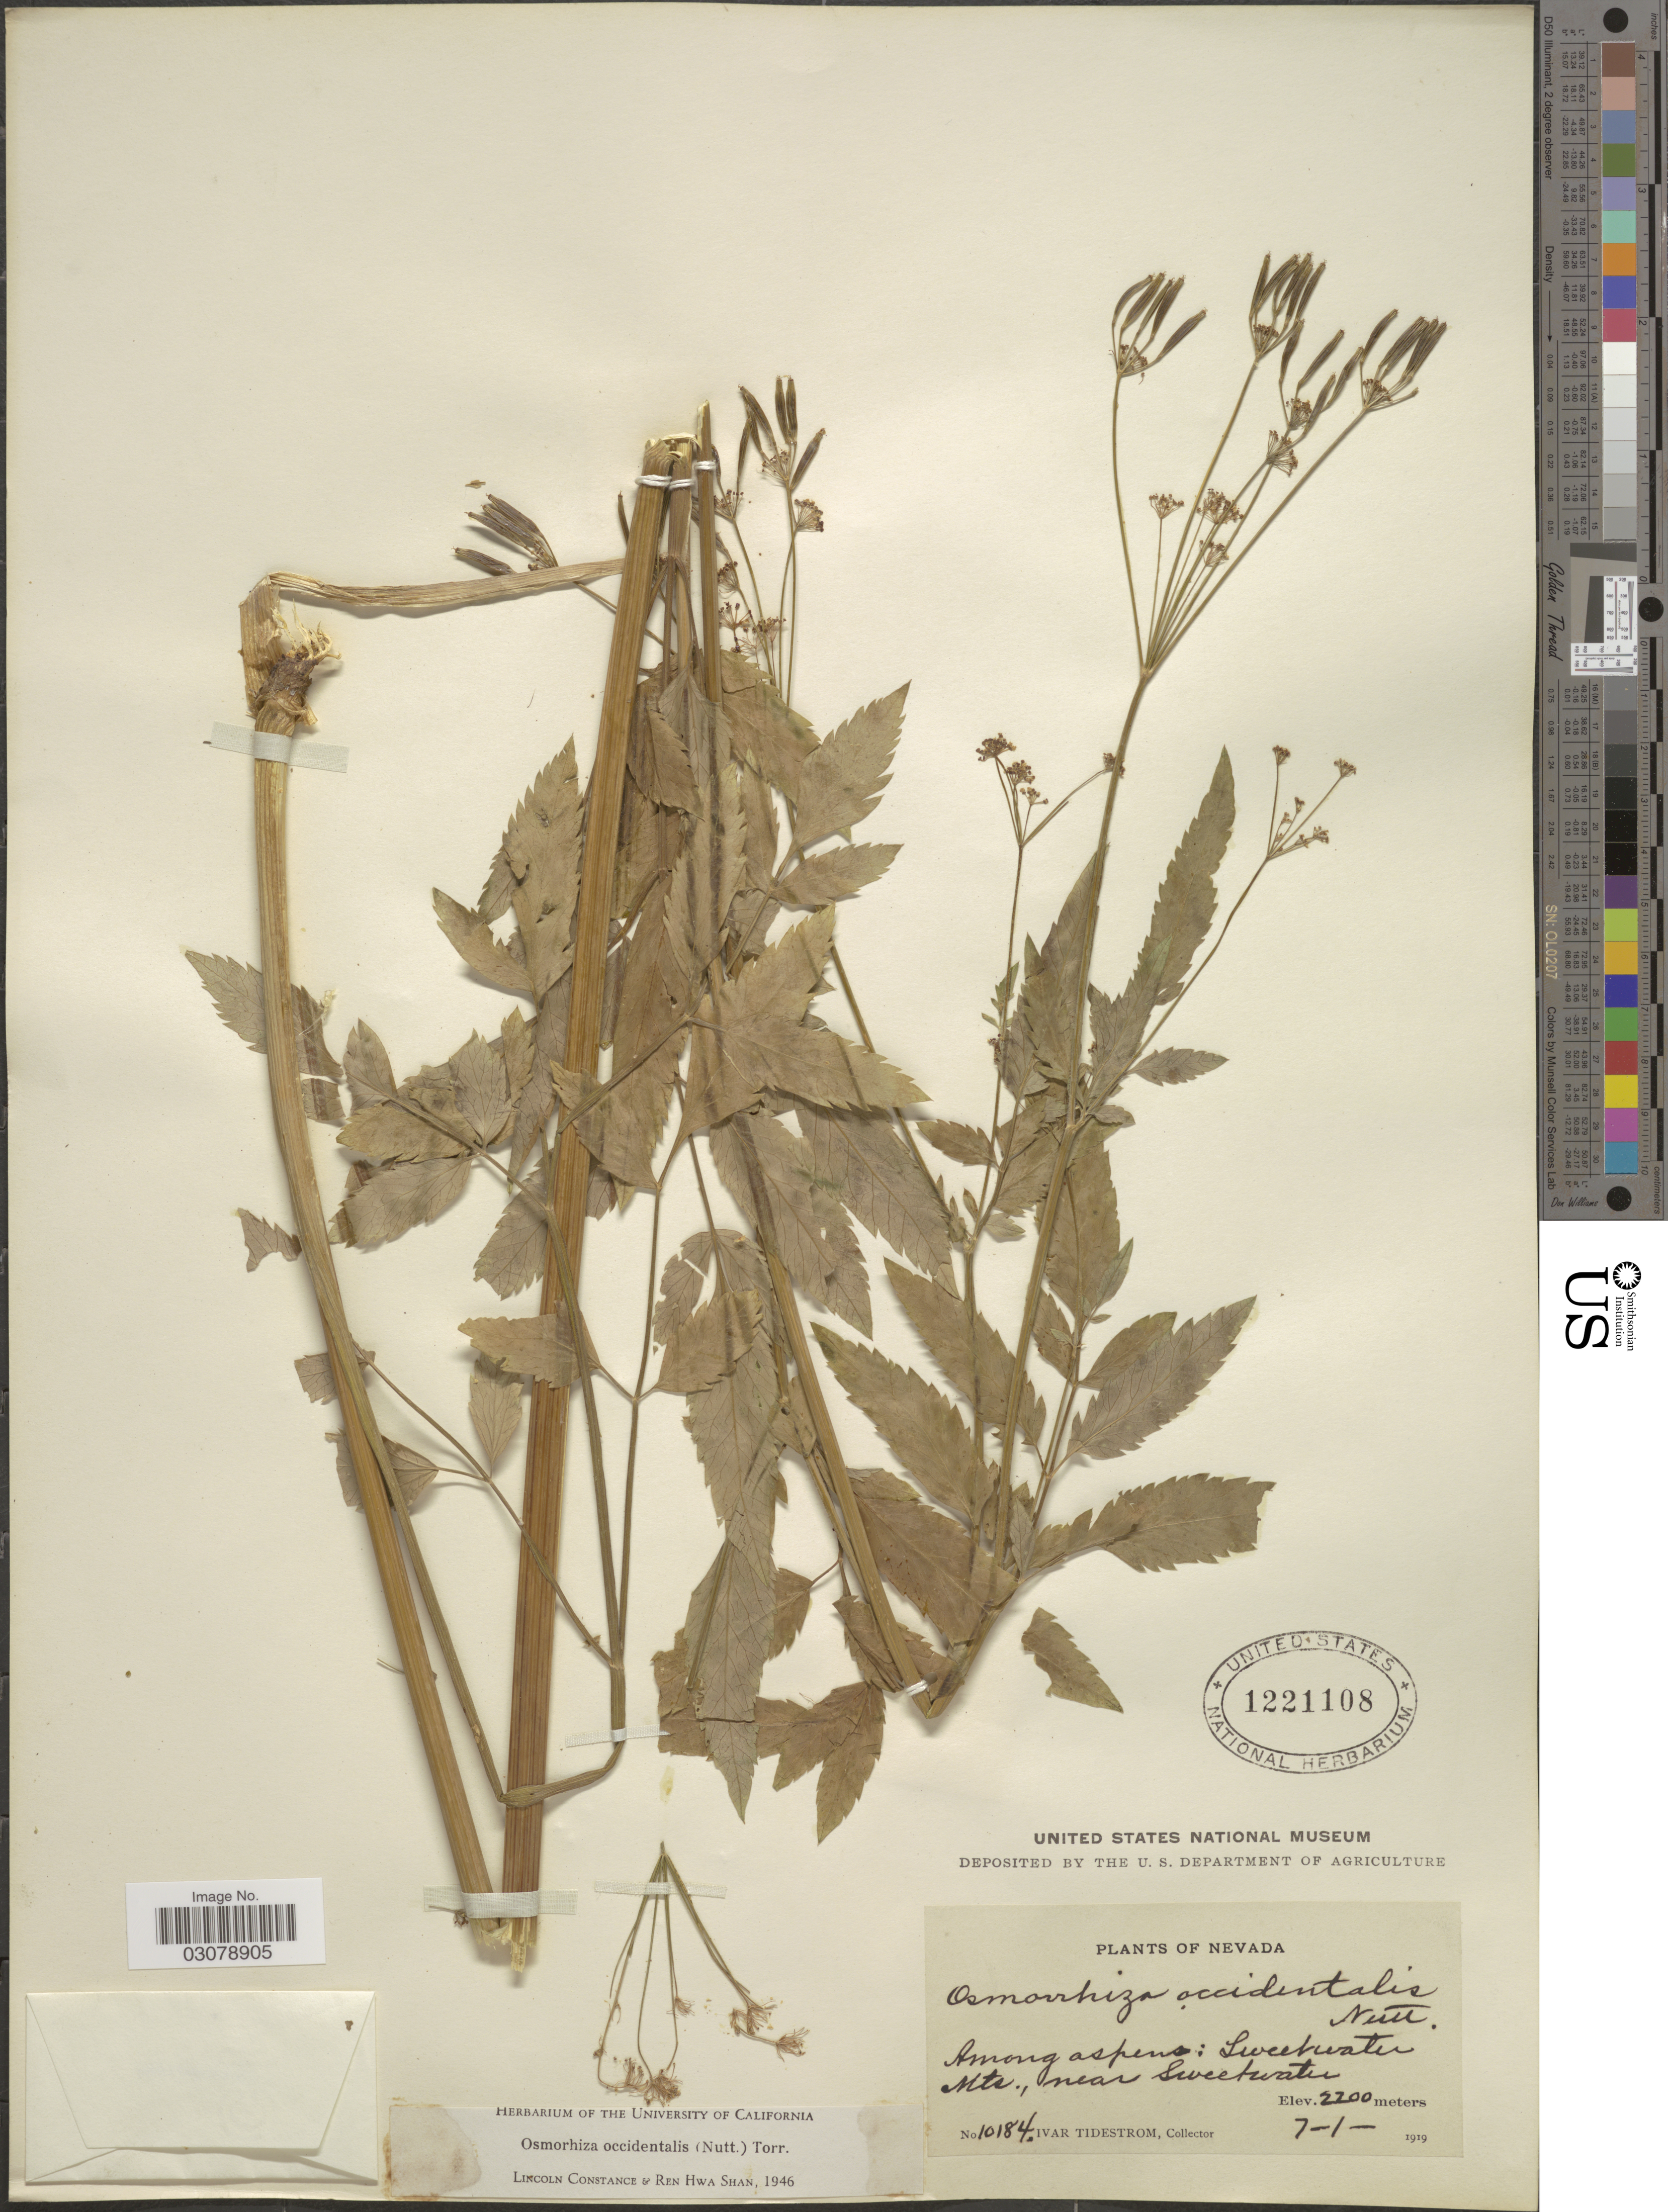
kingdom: Plantae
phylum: Tracheophyta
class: Magnoliopsida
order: Apiales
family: Apiaceae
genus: Osmorhiza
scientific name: Osmorhiza occidentalis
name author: (Nutt.) Torr.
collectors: I. F. Tidestrom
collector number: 10184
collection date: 1919-07-01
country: United States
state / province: Nevada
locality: Among aspens: Sweetwater Mts, near Sweetwater.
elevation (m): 2200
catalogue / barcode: US 1221108